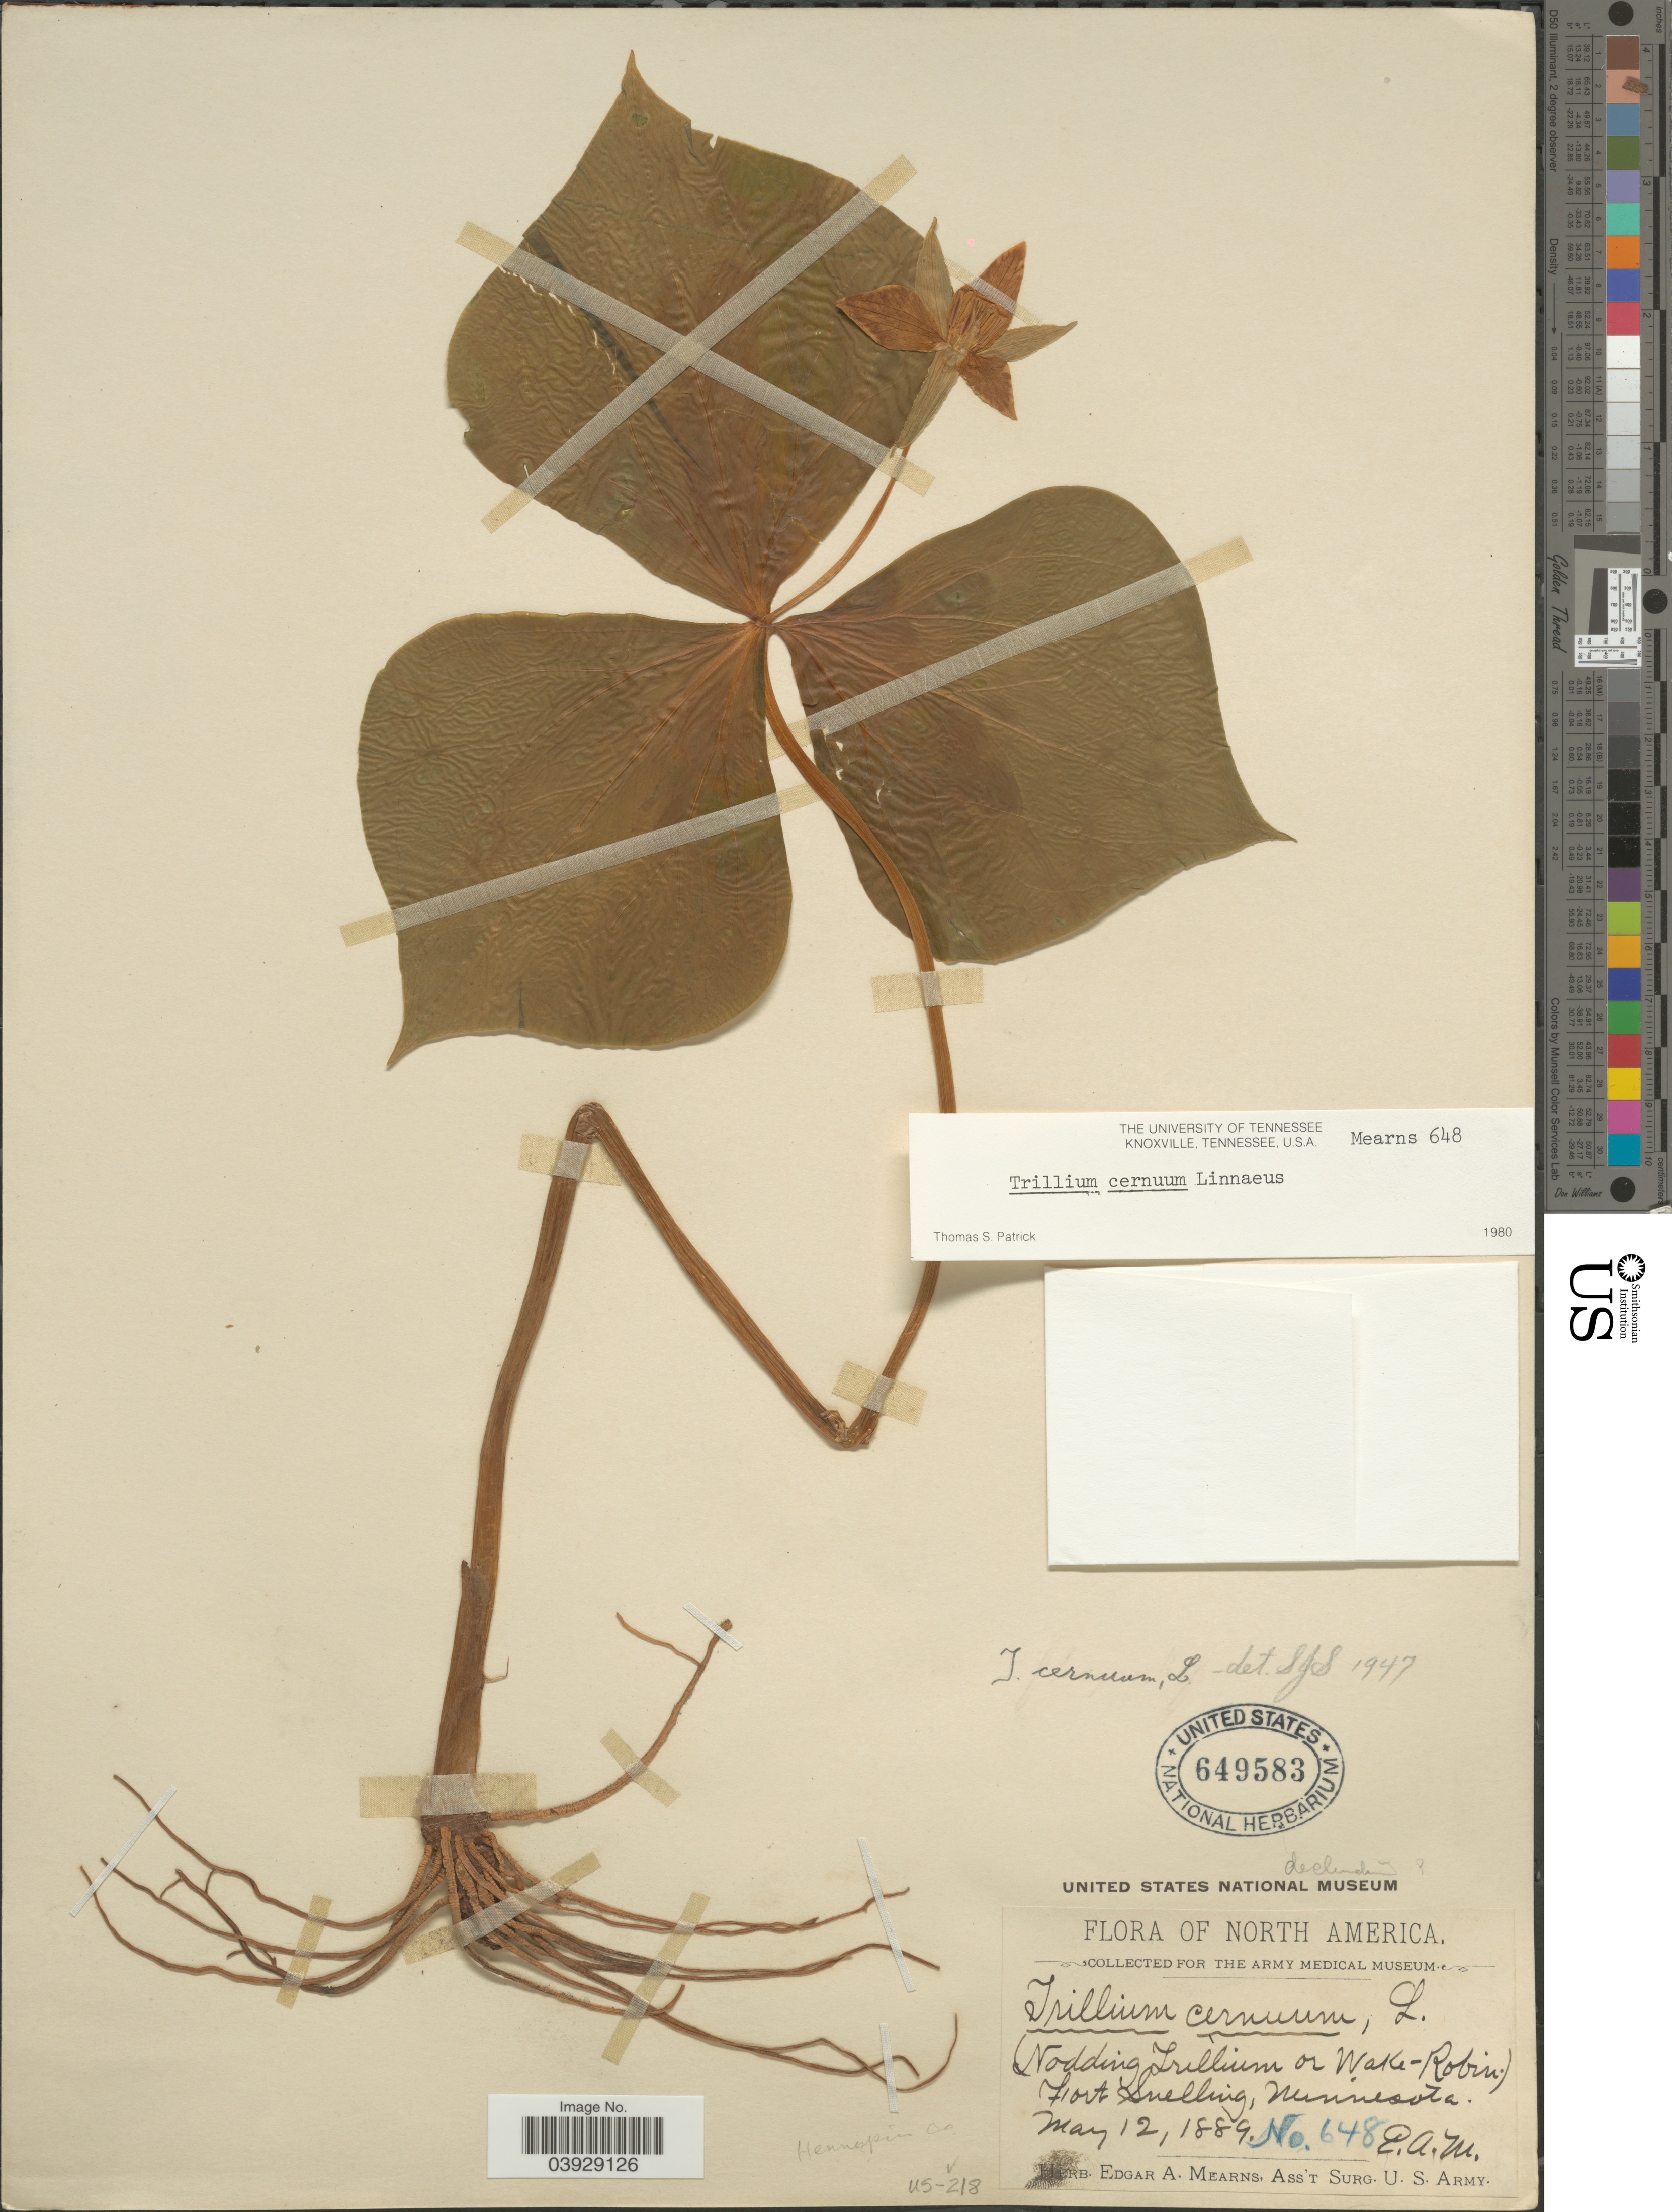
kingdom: Plantae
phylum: Tracheophyta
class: Liliopsida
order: Liliales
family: Melanthiaceae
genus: Trillium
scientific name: Trillium cernuum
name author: L.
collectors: E. A. Mearns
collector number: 648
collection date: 1889-05-12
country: United States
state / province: Minnesota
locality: Fort Snelling. Hennepin Co.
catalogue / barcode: US 649583